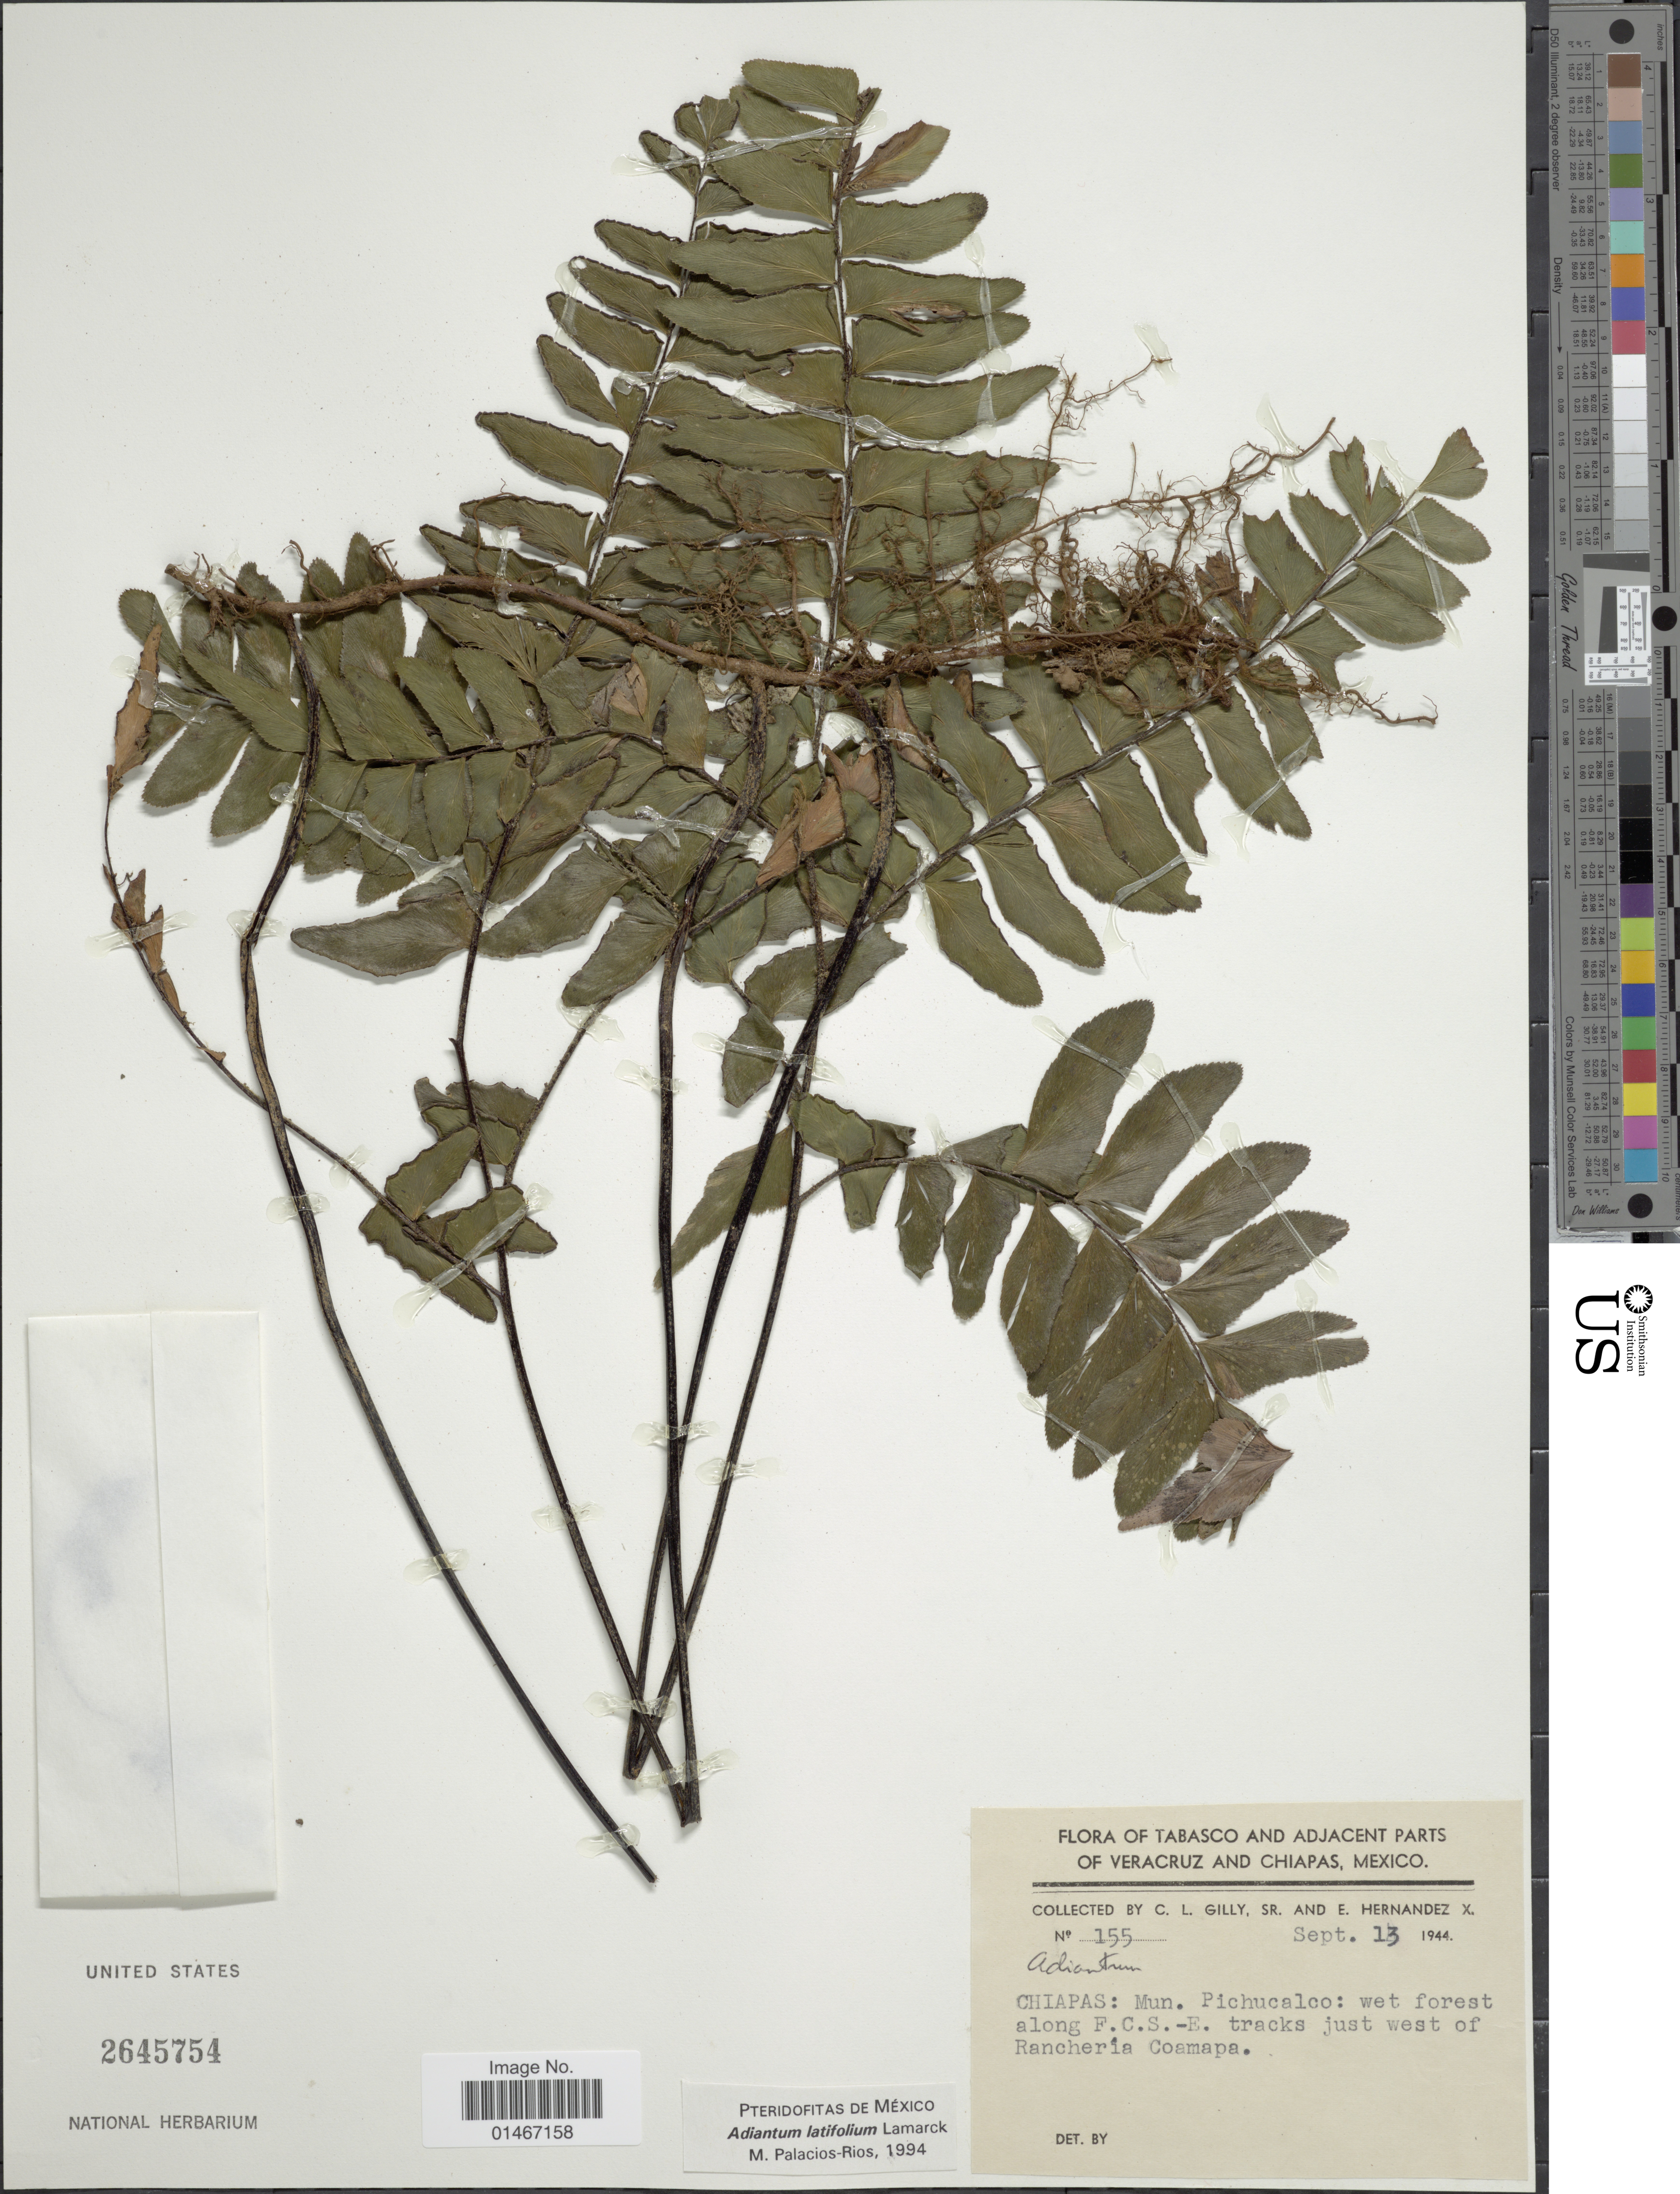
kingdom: Plantae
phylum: Tracheophyta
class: Polypodiopsida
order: Polypodiales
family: Pteridaceae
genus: Adiantum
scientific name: Adiantum latifolium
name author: Lam.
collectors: C. Gilly & E. Hernández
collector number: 155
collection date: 1944-09-13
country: Mexico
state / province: Chiapas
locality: Tabasco and Adjacent Parts of Veracruz and Chiapas. Mun. Pichucaloco: wet forest along F.C.S.-E. tracks just west of Rancheria Coamapa.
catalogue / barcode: US 2645754